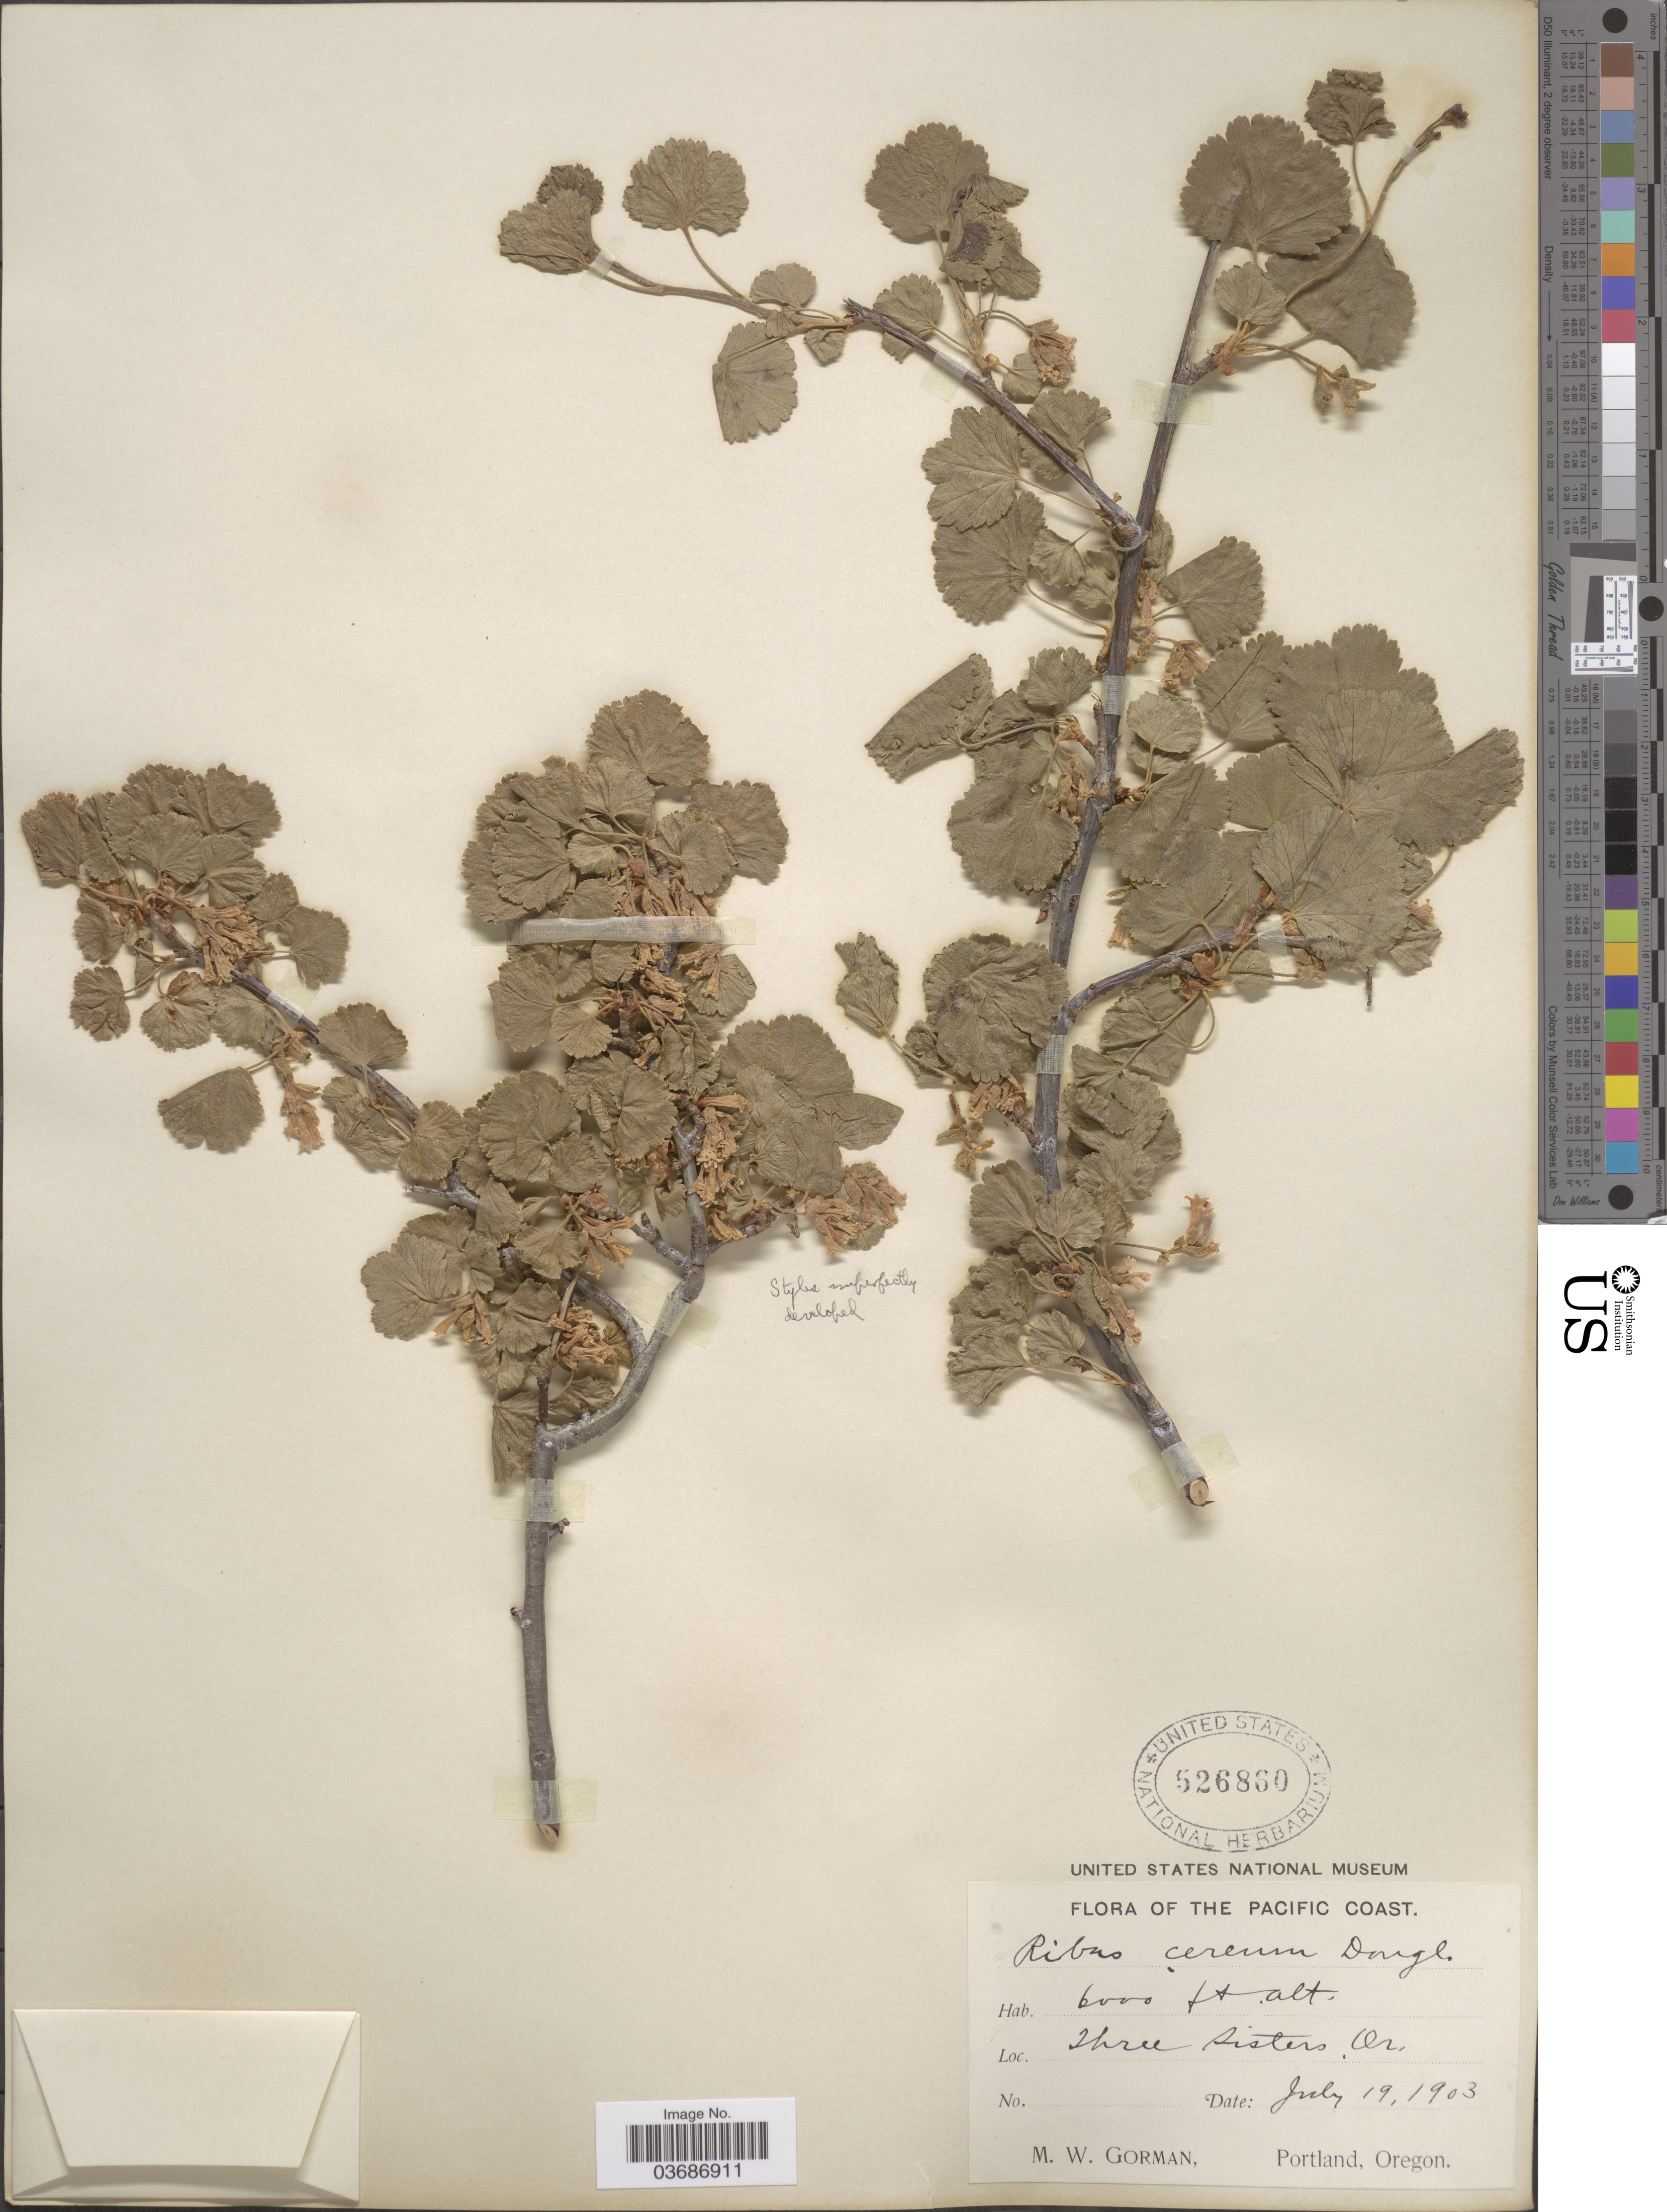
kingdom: Plantae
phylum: Tracheophyta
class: Magnoliopsida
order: Saxifragales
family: Grossulariaceae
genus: Ribes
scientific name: Ribes cereum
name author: Douglas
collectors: M. W. Gorman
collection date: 1903-07-19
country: United States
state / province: Oregon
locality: The Pacific Coast. Three Sisters.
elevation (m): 1829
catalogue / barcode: US 526860